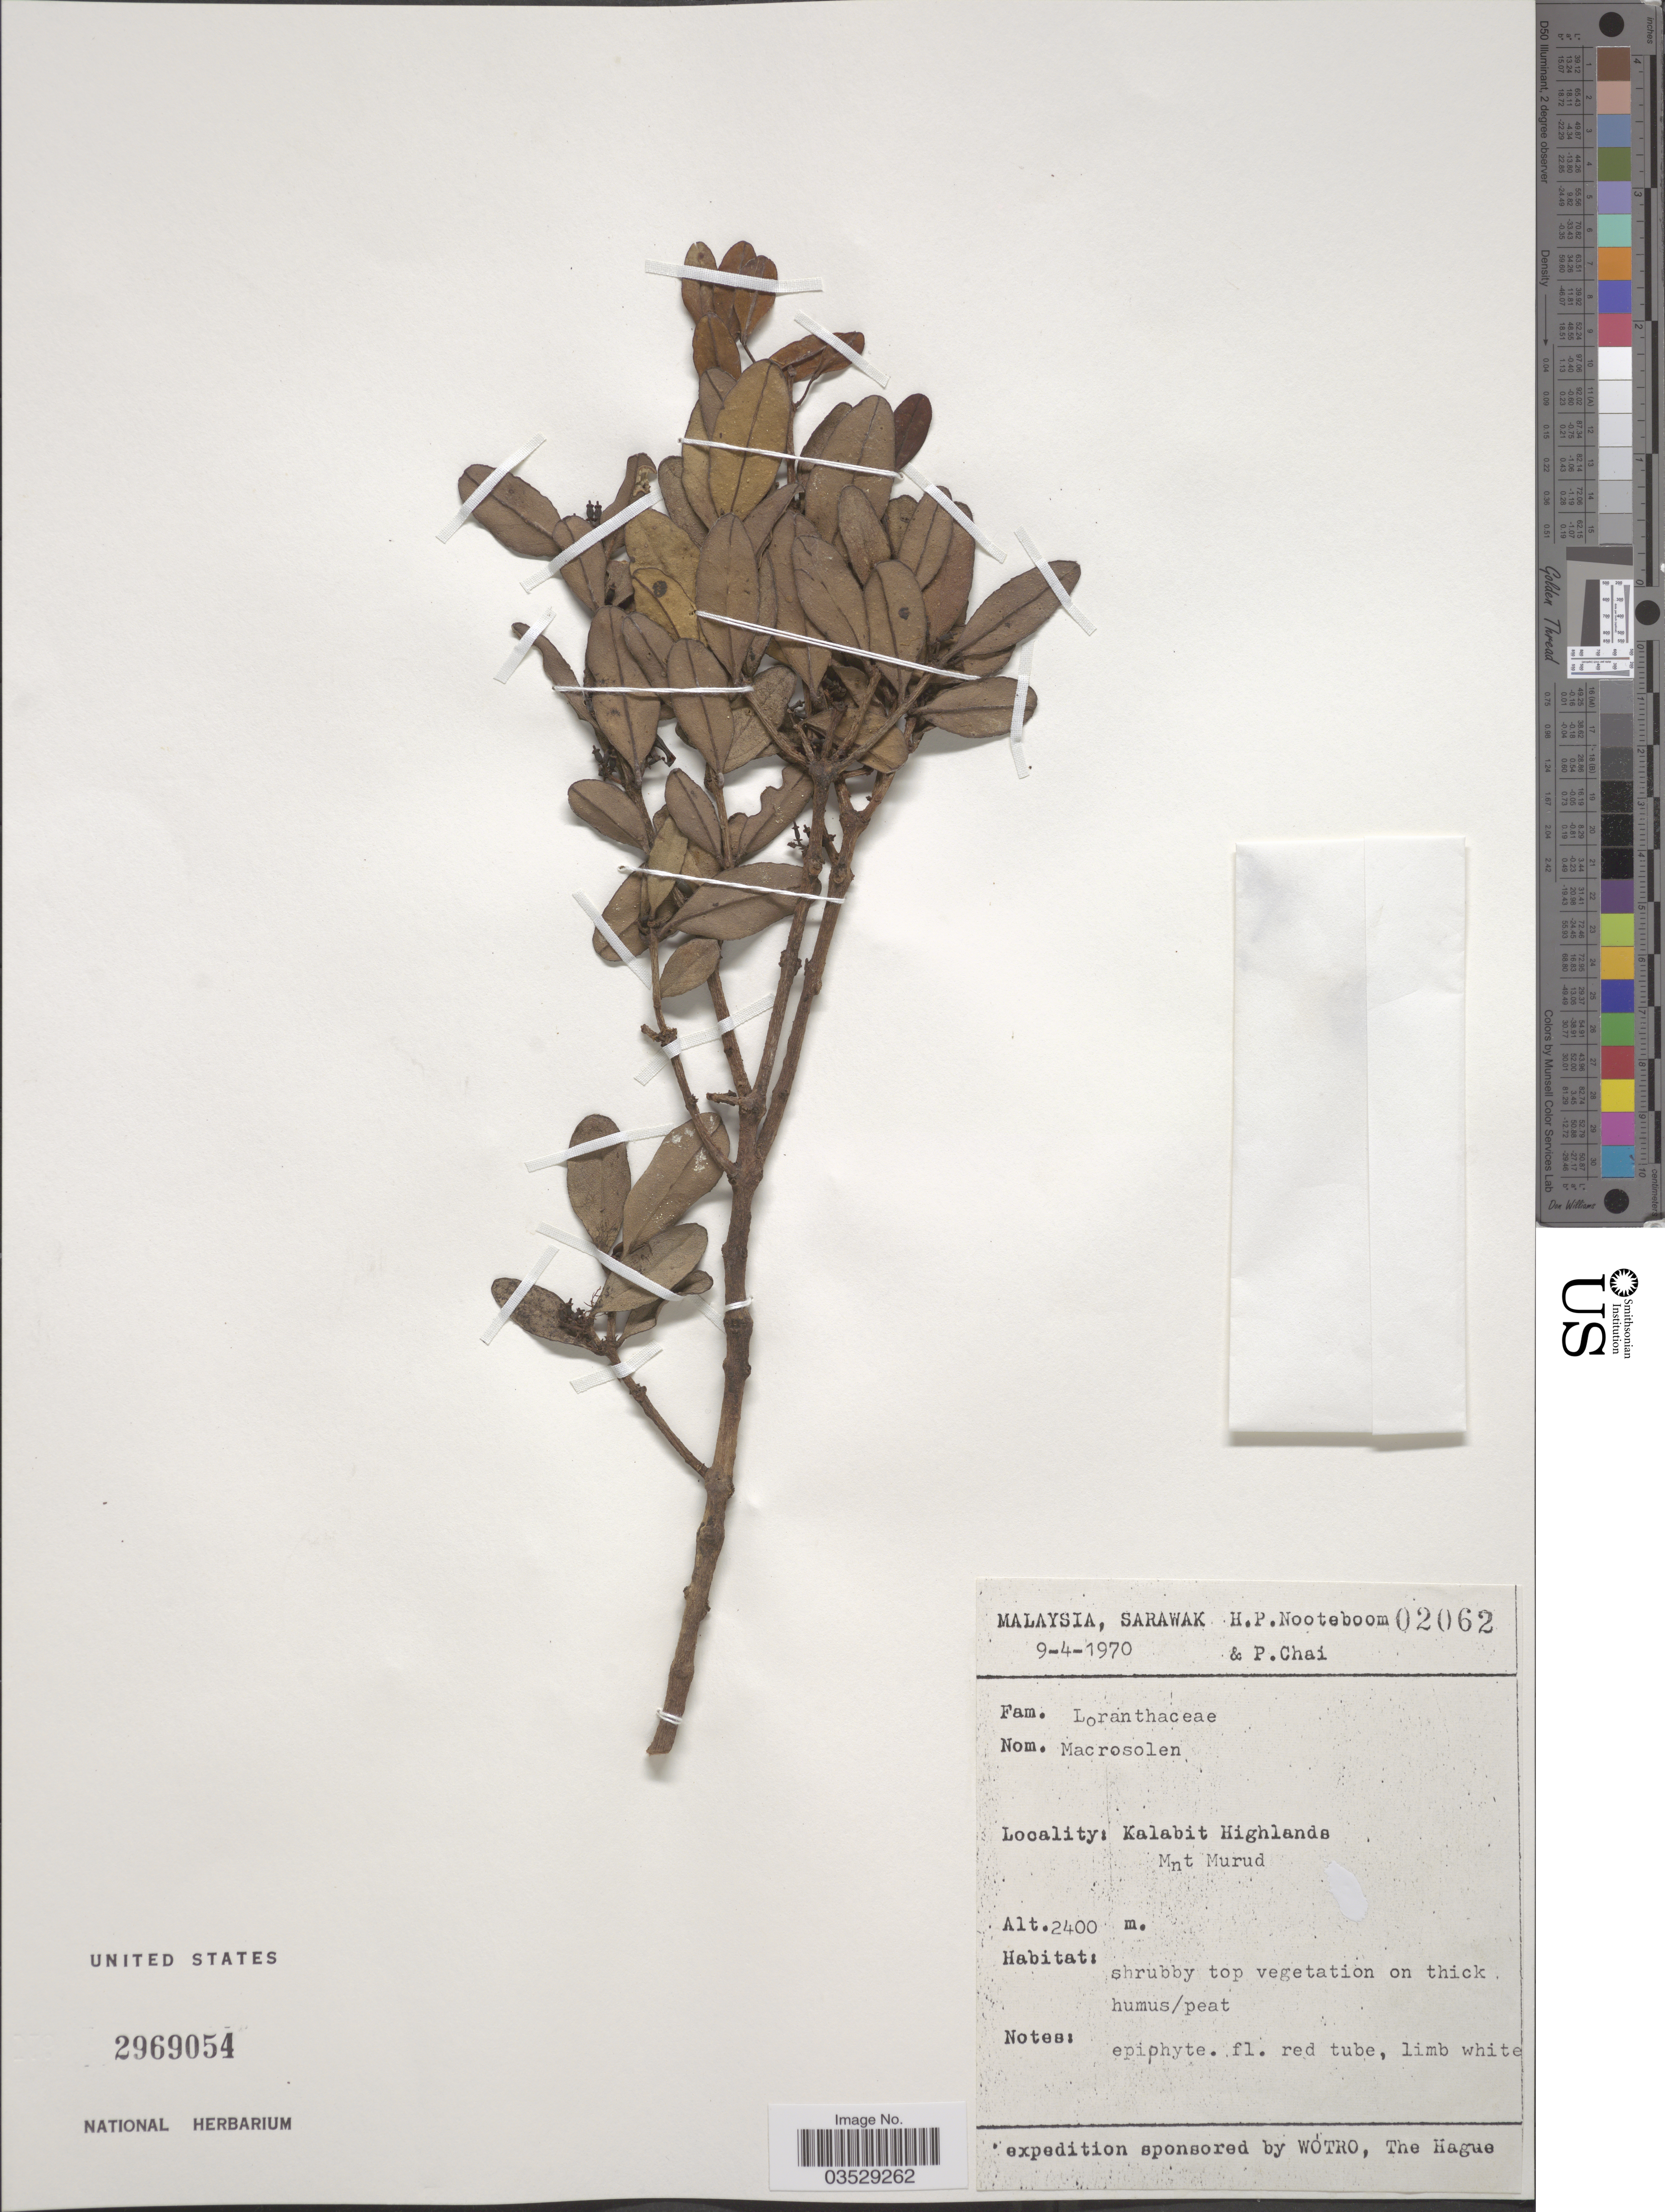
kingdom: Plantae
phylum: Tracheophyta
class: Magnoliopsida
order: Santalales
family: Loranthaceae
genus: Macrosolen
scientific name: Macrosolen sp.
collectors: H. P. Nooteboom & P. Chai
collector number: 02062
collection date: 1970-04-09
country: Malaysia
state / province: Sarawak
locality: Kalabit Highlands. Mnt Murud.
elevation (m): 2400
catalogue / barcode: US 2969054